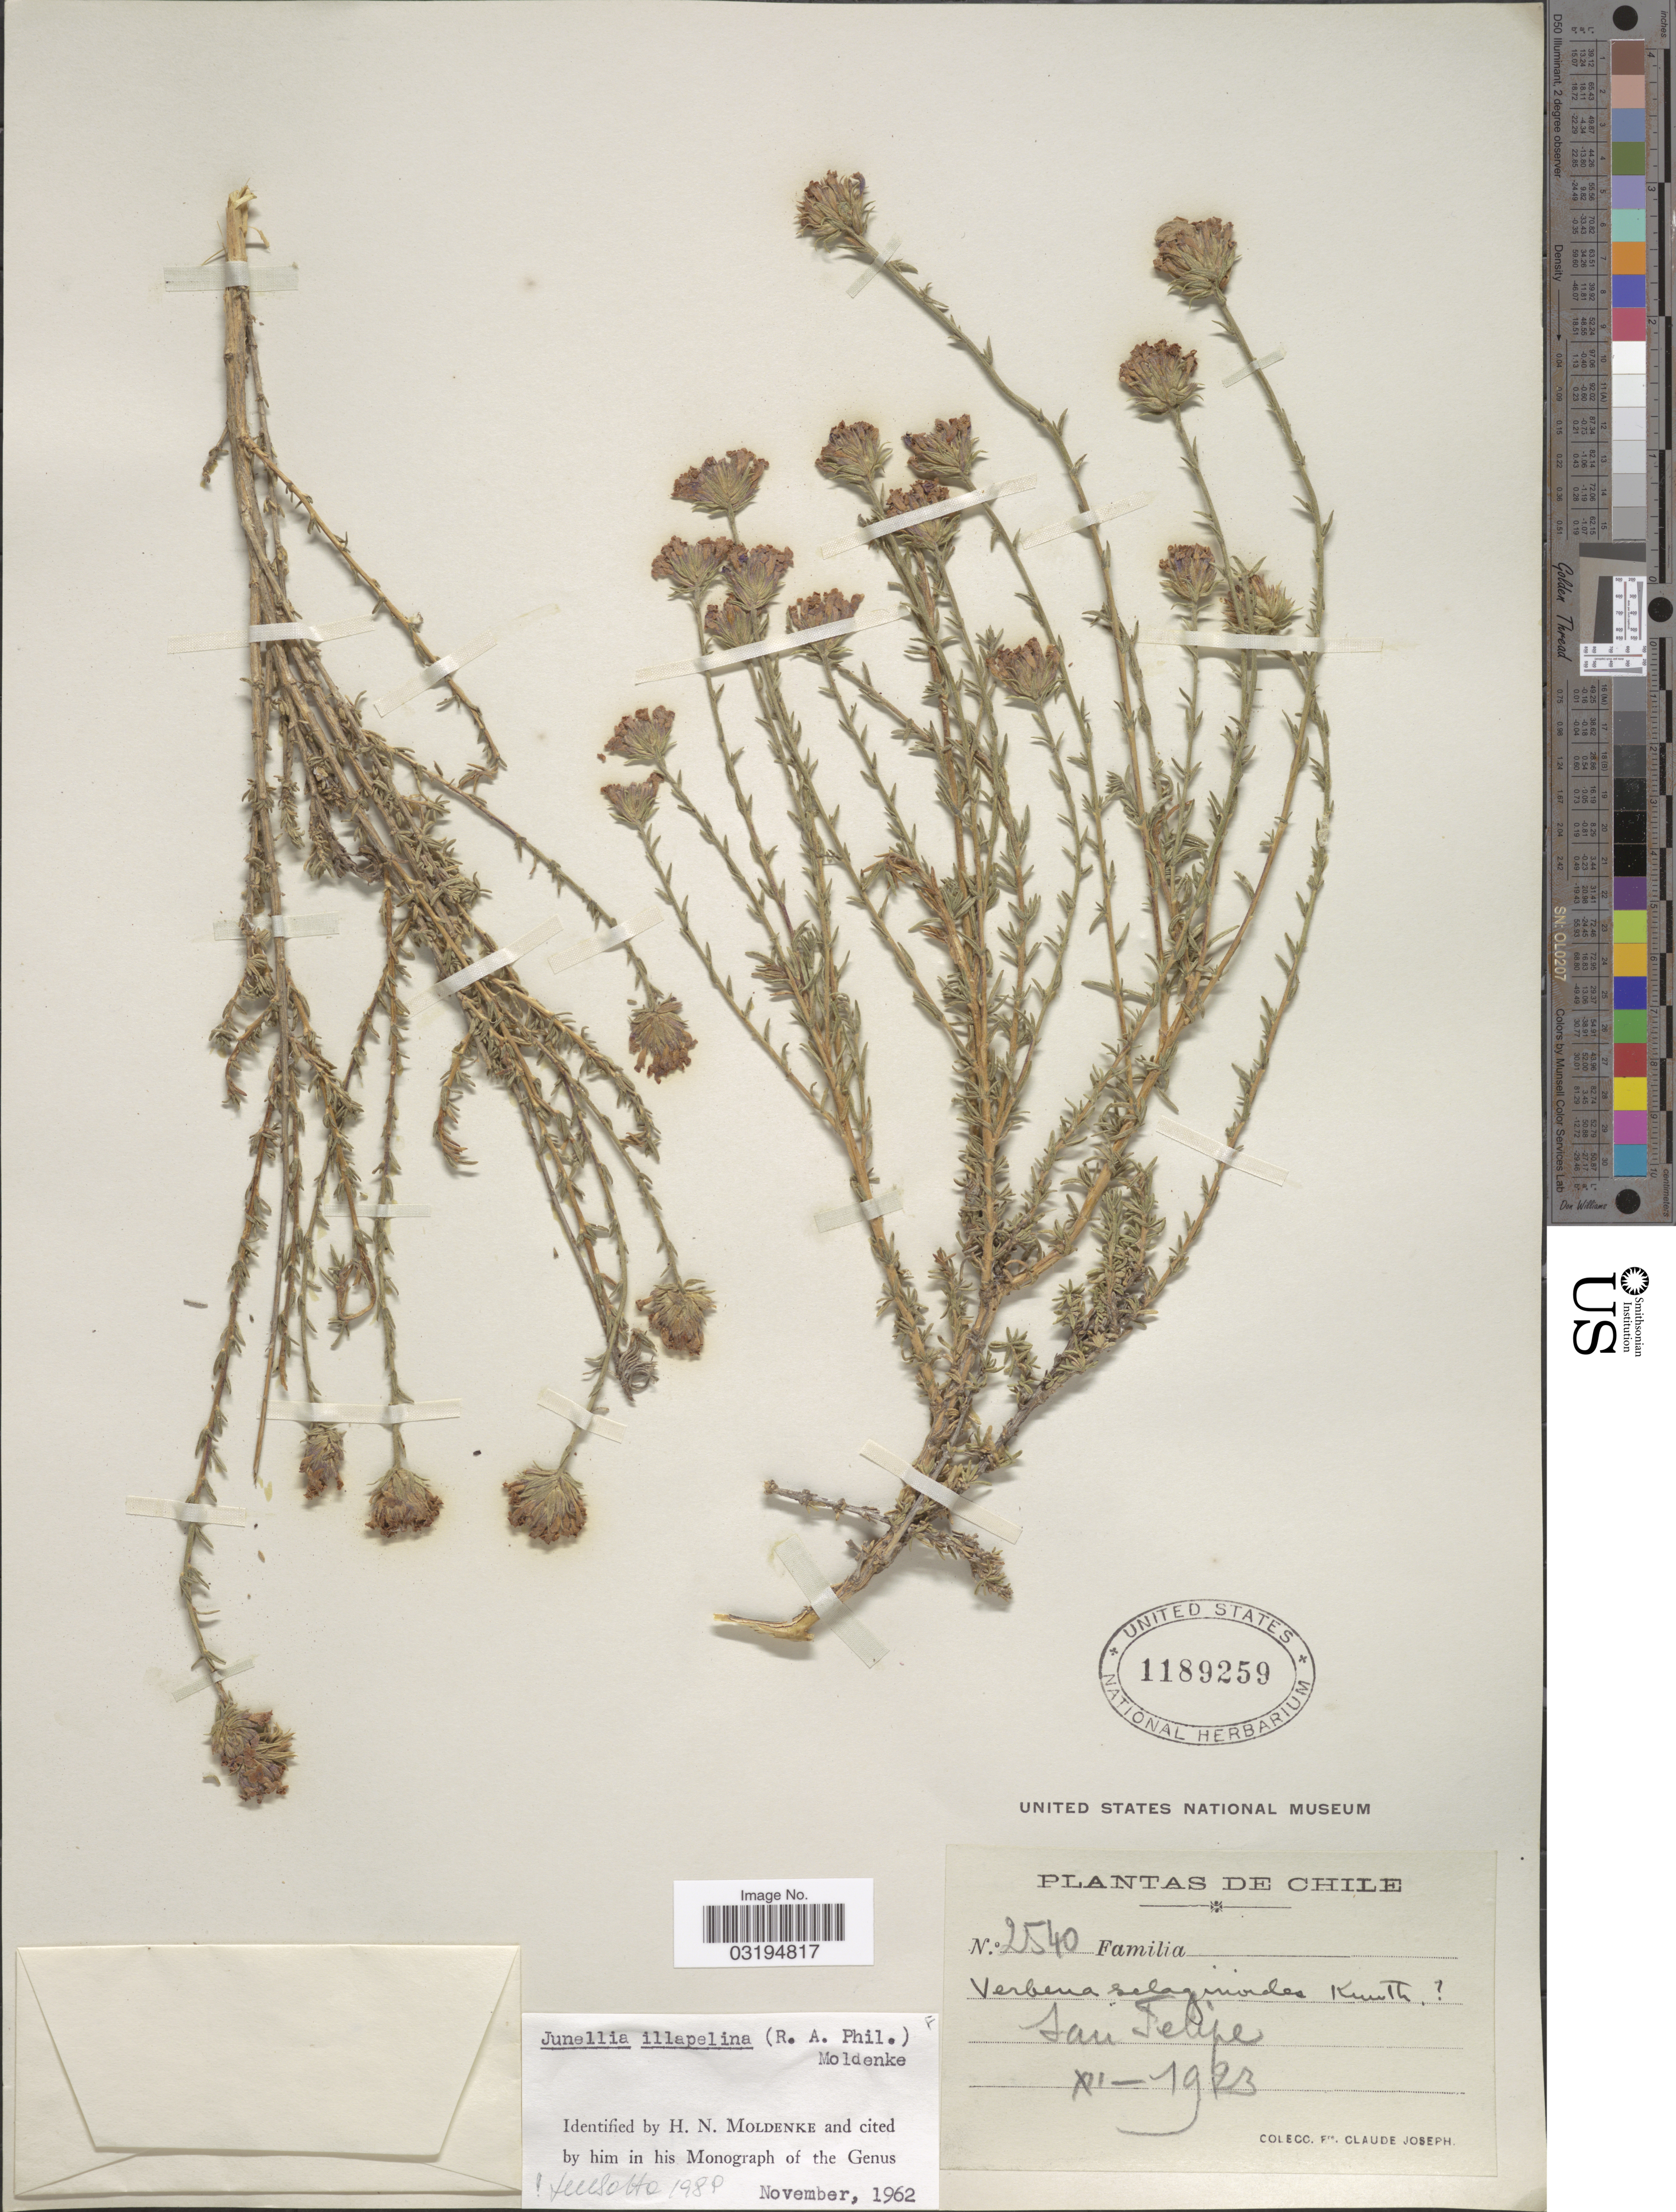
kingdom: Plantae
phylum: Tracheophyta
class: Magnoliopsida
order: Lamiales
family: Verbenaceae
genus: Junellia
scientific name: Junellia selaginoides var. illapelina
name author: (Phil.) Botta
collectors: Bro. Claude-Joseph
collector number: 2540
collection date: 1923-12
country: Chile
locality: San Felipe.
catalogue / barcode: US 1189259